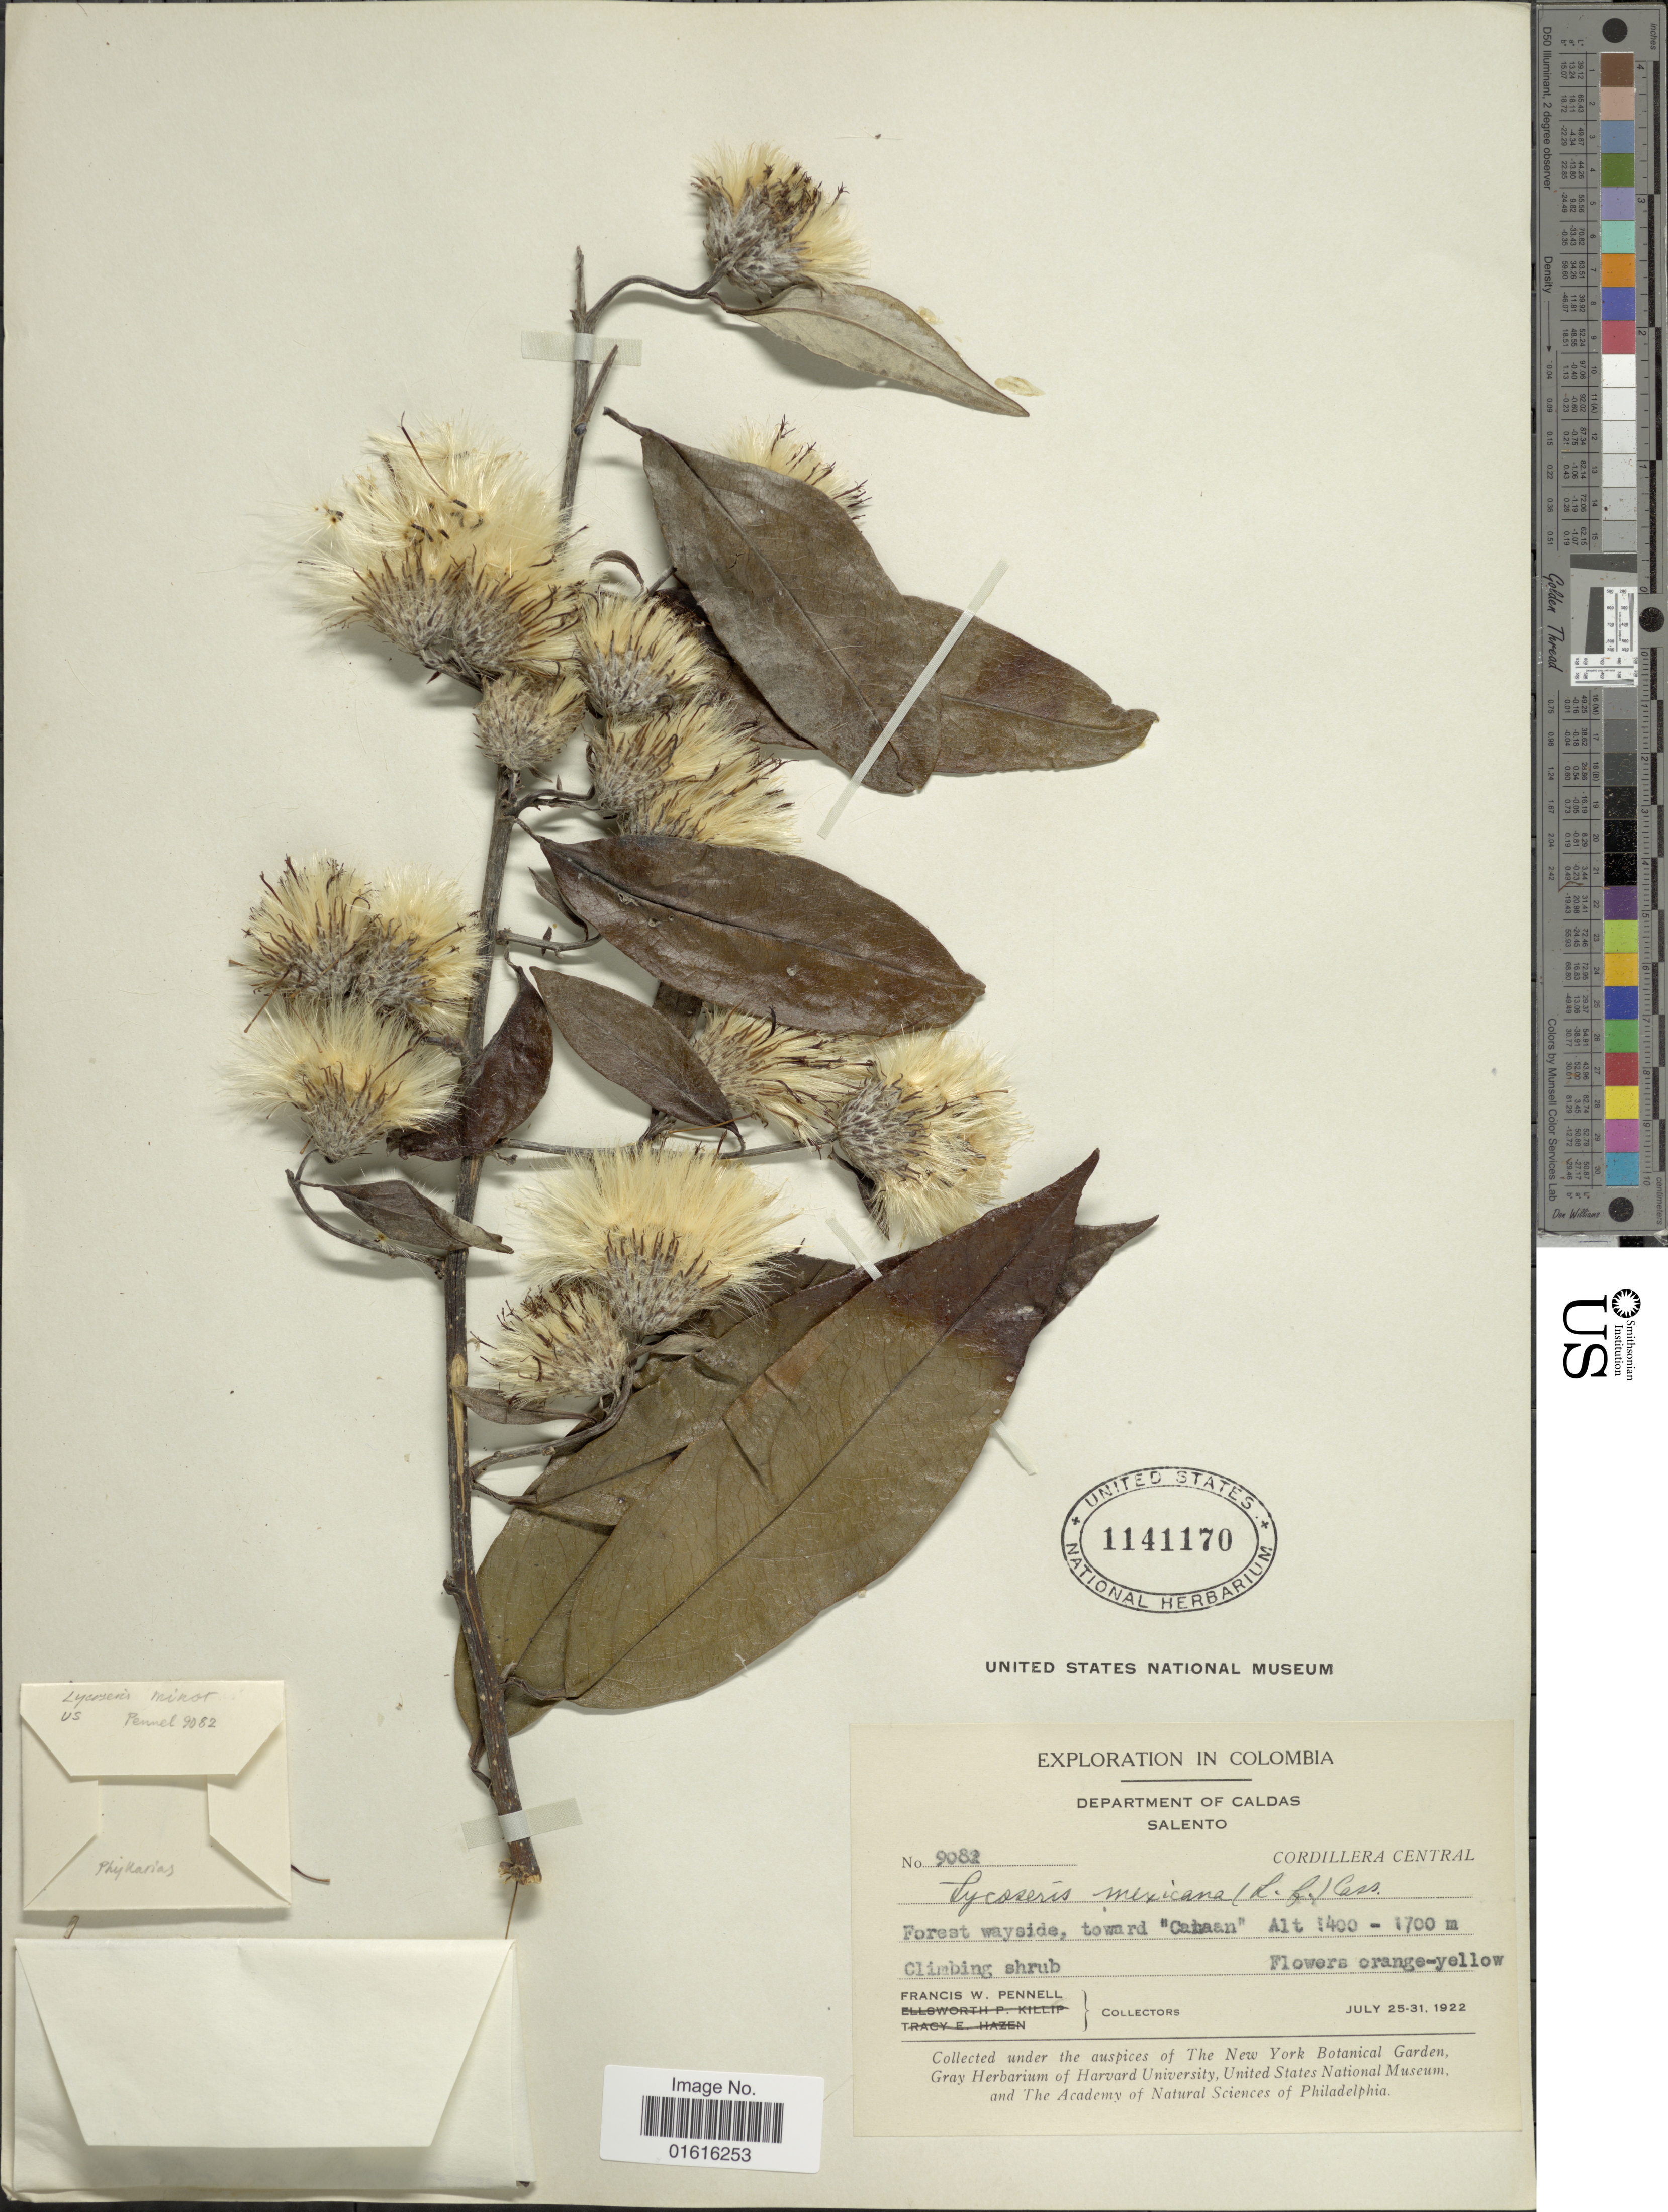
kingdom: Plantae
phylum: Tracheophyta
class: Magnoliopsida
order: Asterales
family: Asteraceae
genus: Lycoseris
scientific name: Lycoseris mexicana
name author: (L. f.) Cass.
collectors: F. W. Pennell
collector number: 9082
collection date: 1922-07-25/1922-07-31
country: Colombia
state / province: Caldas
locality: Department of Caldas. Salento. Cordillera Central. Forest wayside, toward "Cabaan".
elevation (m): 1400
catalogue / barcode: US 1141170